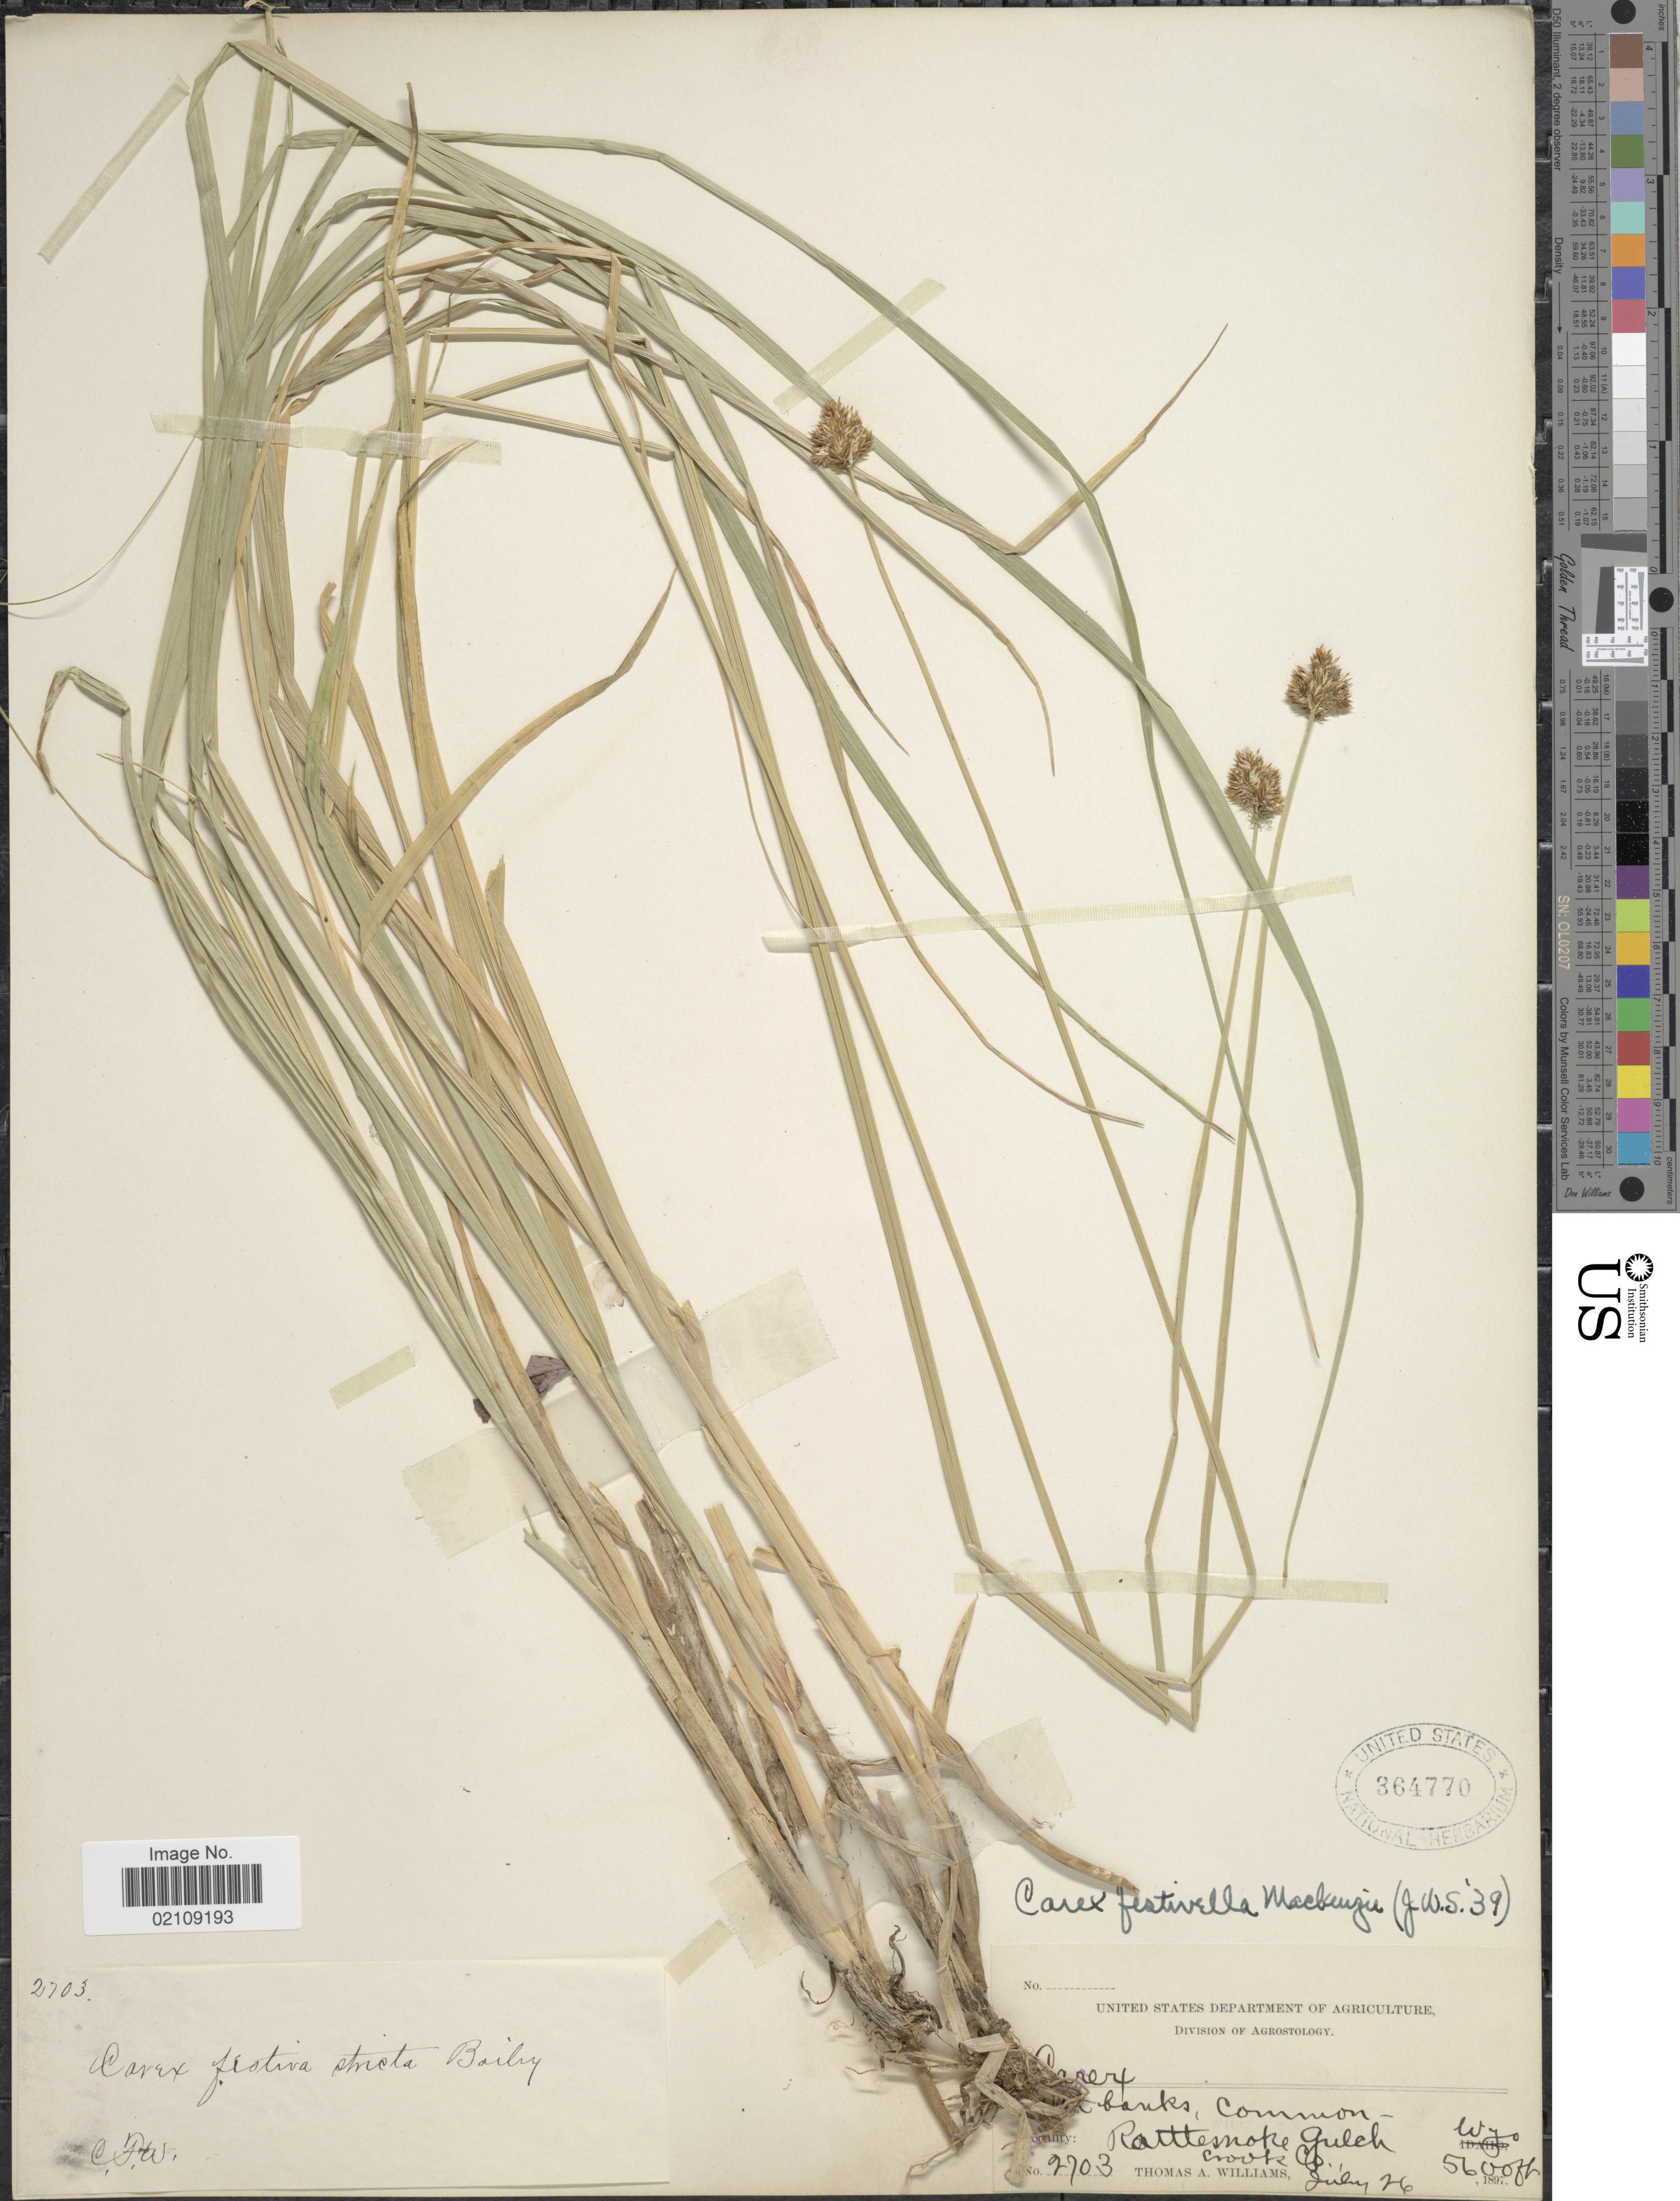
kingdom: Plantae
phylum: Tracheophyta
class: Liliopsida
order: Poales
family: Cyperaceae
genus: Carex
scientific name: Carex microptera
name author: Mack.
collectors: T. A. Williams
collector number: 2703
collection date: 1897-07-26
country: United States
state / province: Wyoming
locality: Rattlesmoke Gulch. Crook Co.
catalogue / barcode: US 364770